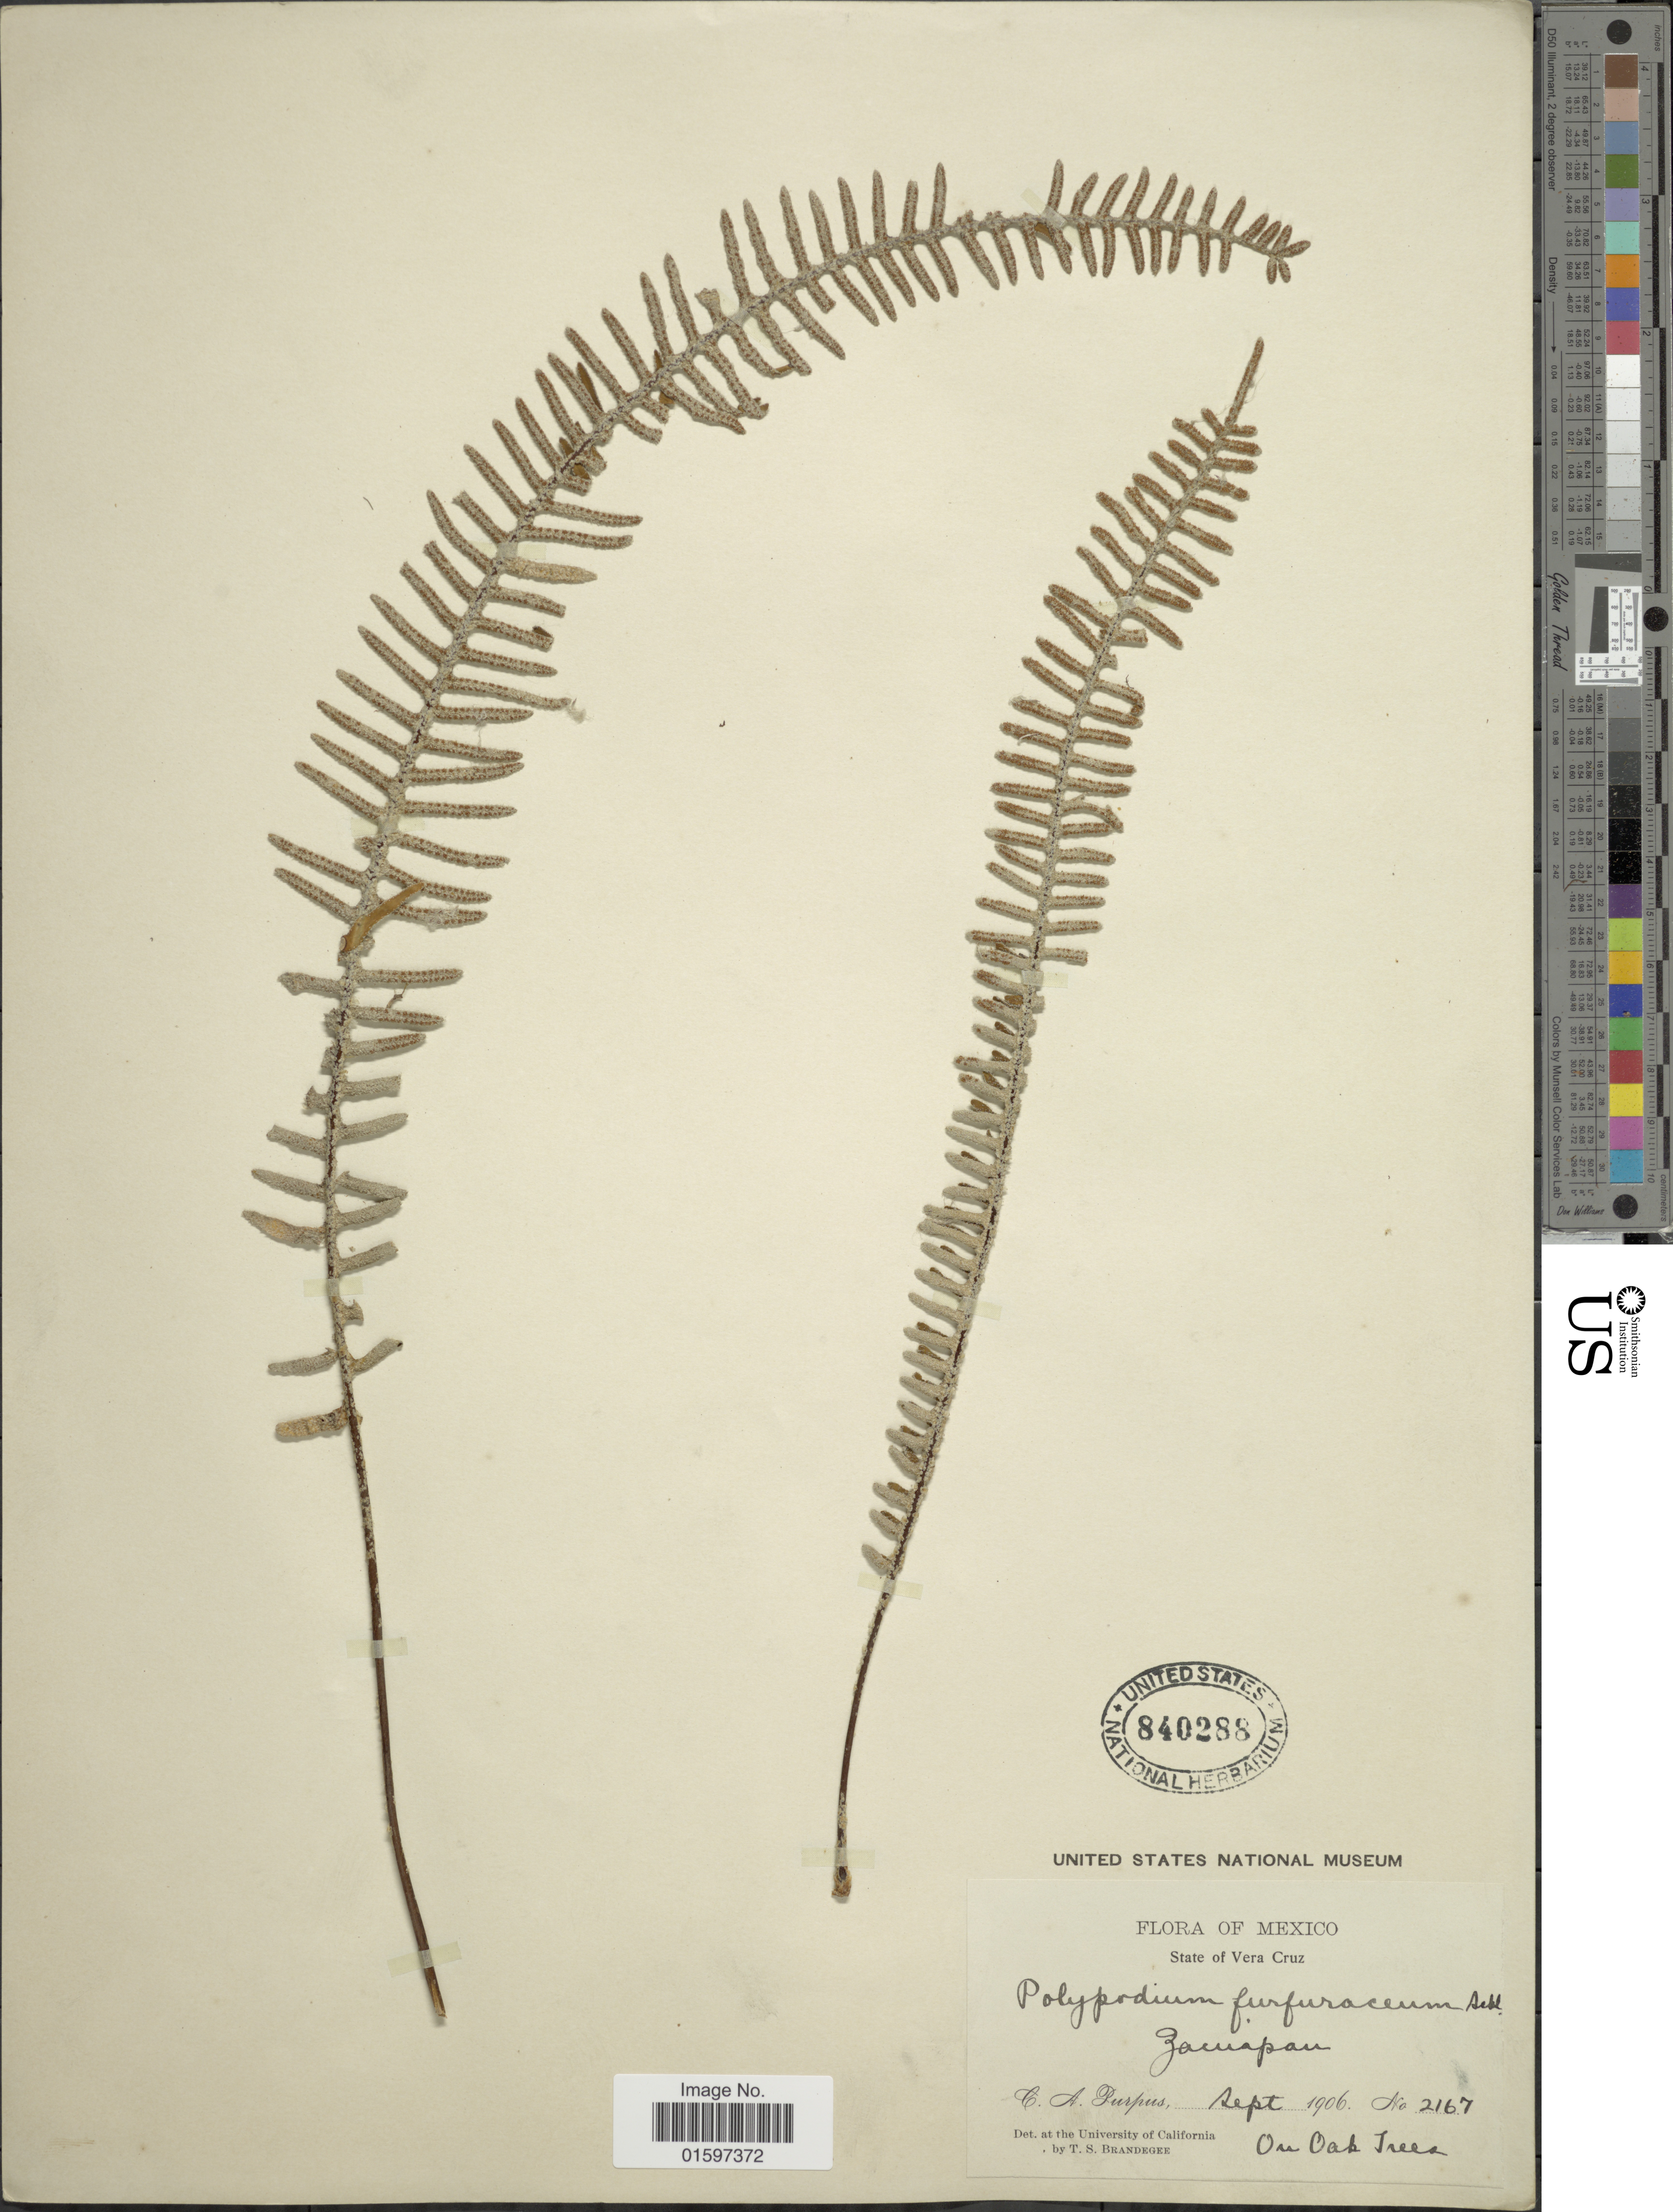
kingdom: Plantae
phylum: Tracheophyta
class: Polypodiopsida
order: Polypodiales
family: Polypodiaceae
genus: Pleopeltis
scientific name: Pleopeltis furfuracea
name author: (Schltdl. & Cham.) A.R. Sm. & Tejero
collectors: C. A. Purpus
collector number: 2167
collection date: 1906-09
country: Mexico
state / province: Veracruz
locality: Mexico, State of Vera Cruz, Zacuapan, on oak trees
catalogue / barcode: US 840288